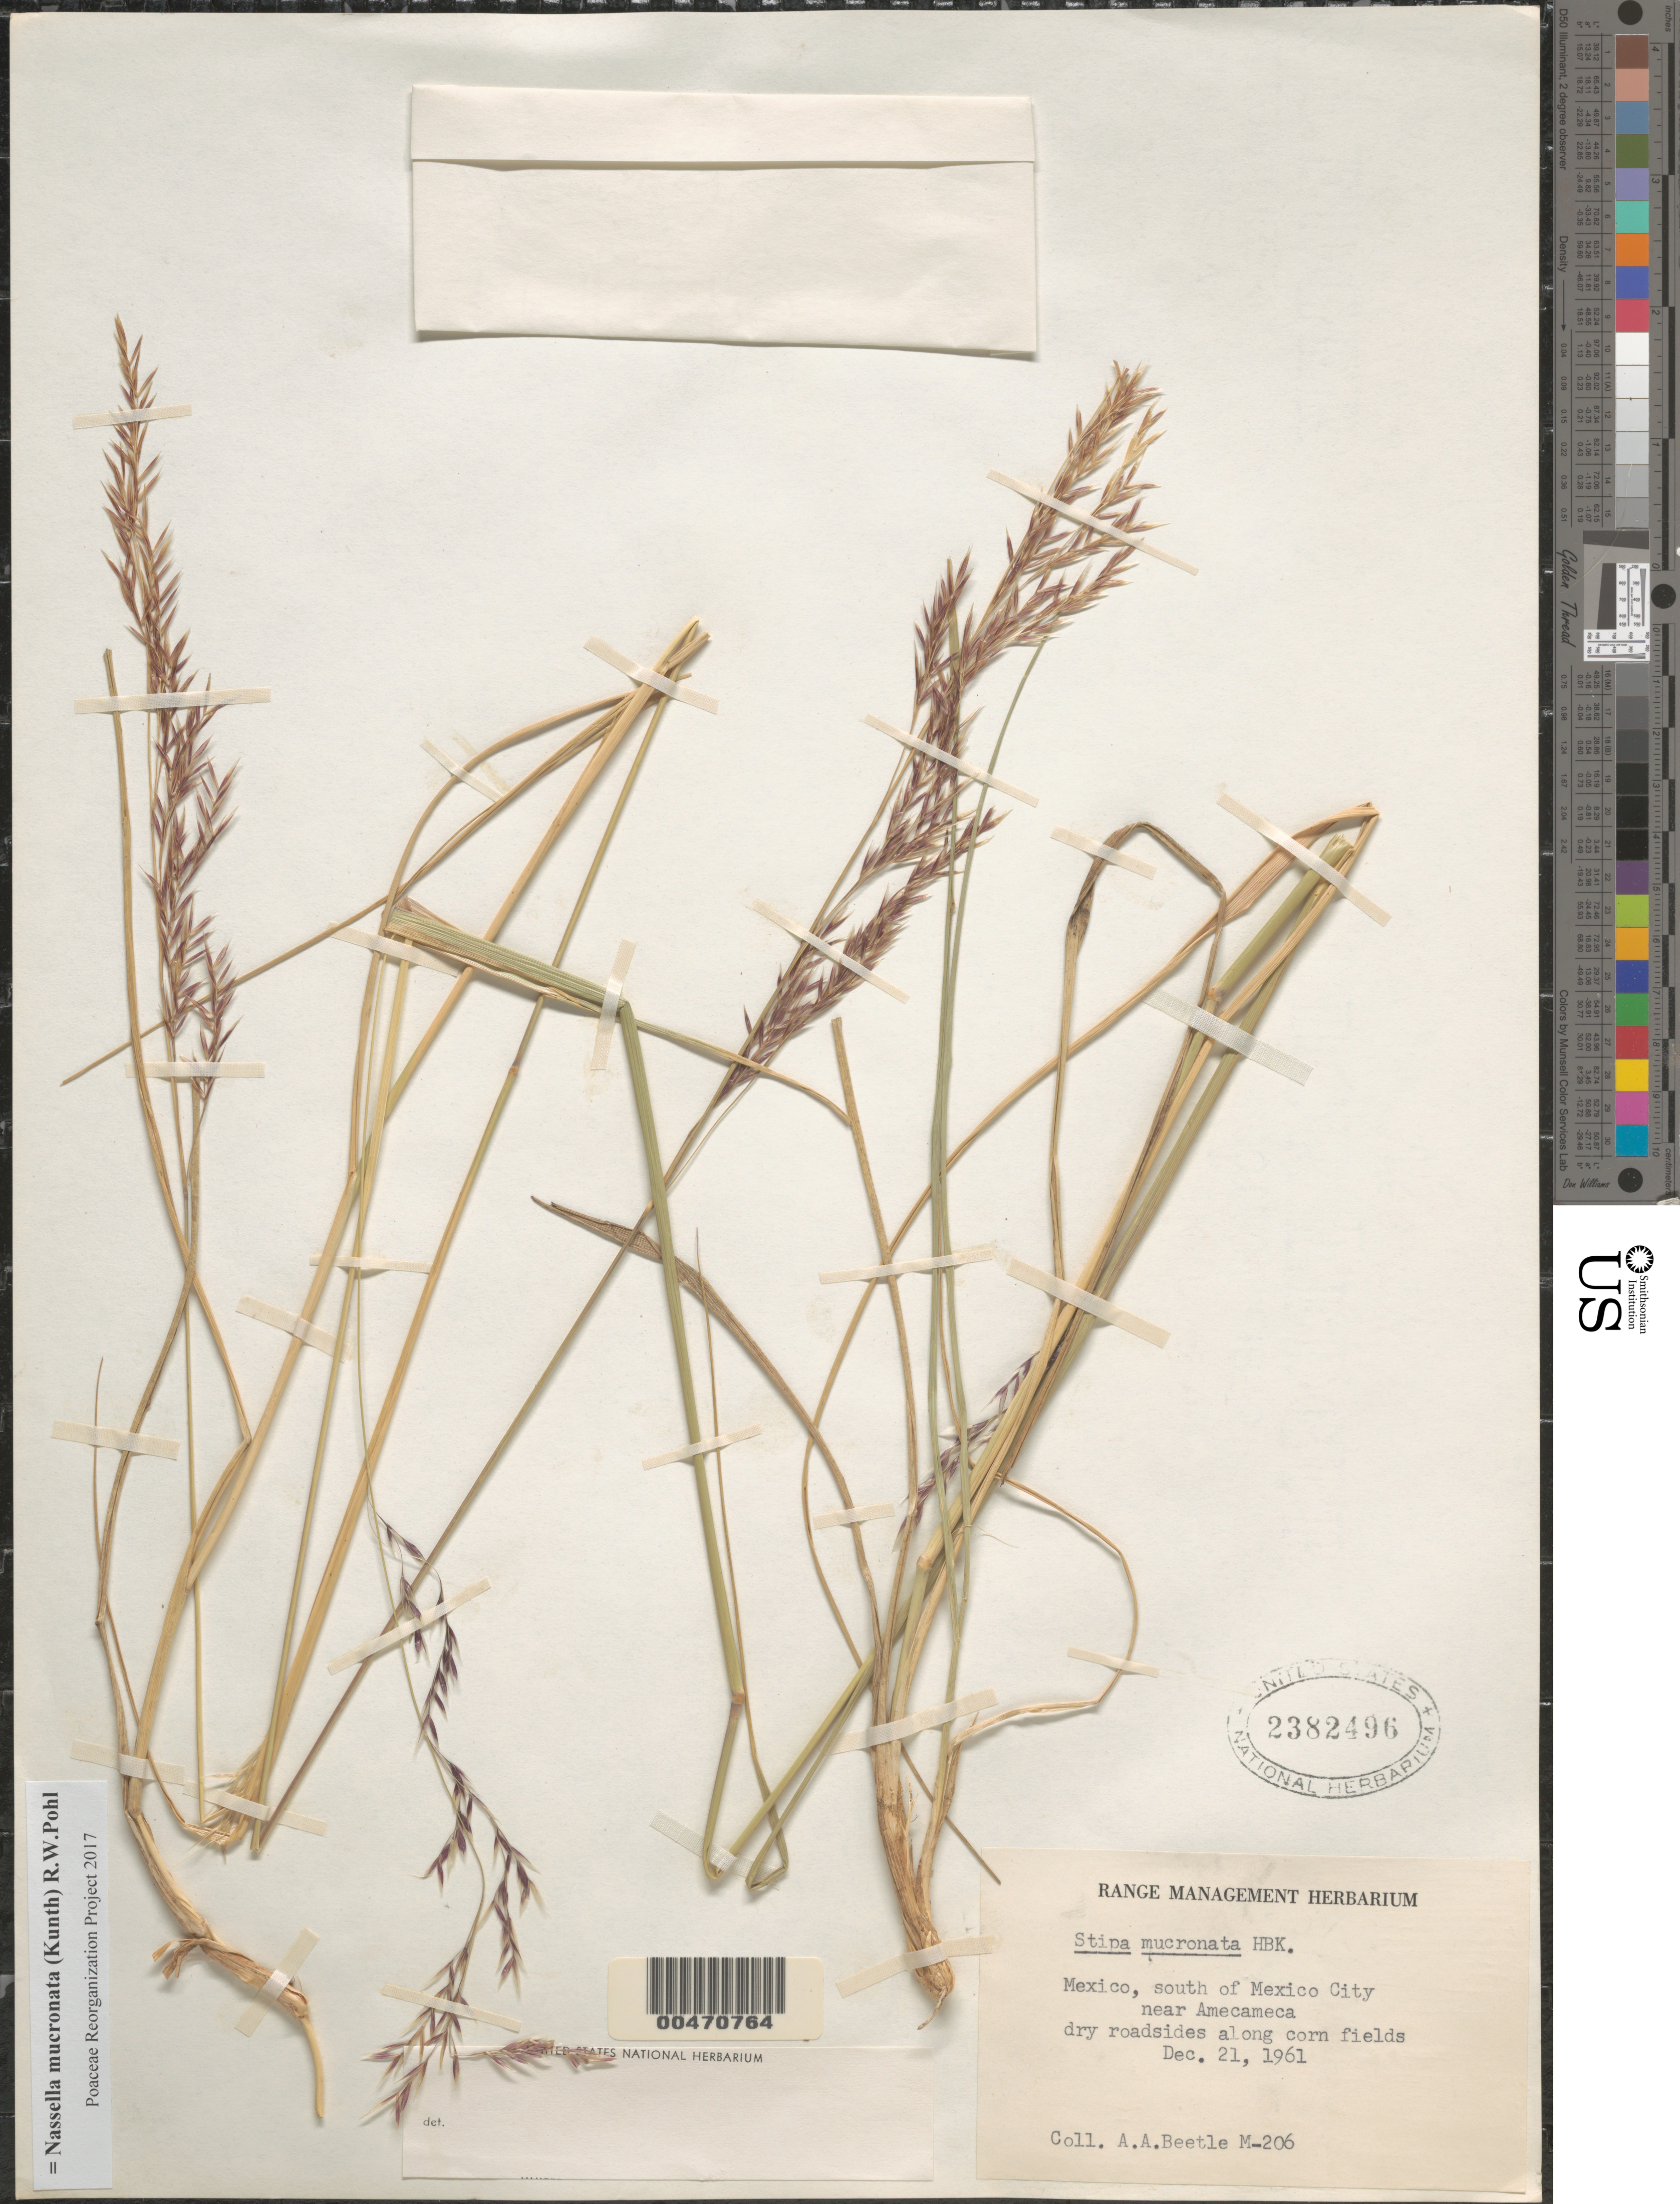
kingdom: Plantae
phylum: Tracheophyta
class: Liliopsida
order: Poales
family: Poaceae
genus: Nassella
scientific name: Nassella mucronata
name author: (Kunth) R.W. Pohl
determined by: Poaceae Reorganization Project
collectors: A. A. Beetle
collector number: M-206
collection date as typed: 21 Dec 1961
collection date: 1961-12-21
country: Mexico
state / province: México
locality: S of Mexico City, near Amecameca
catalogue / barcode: US 2382496